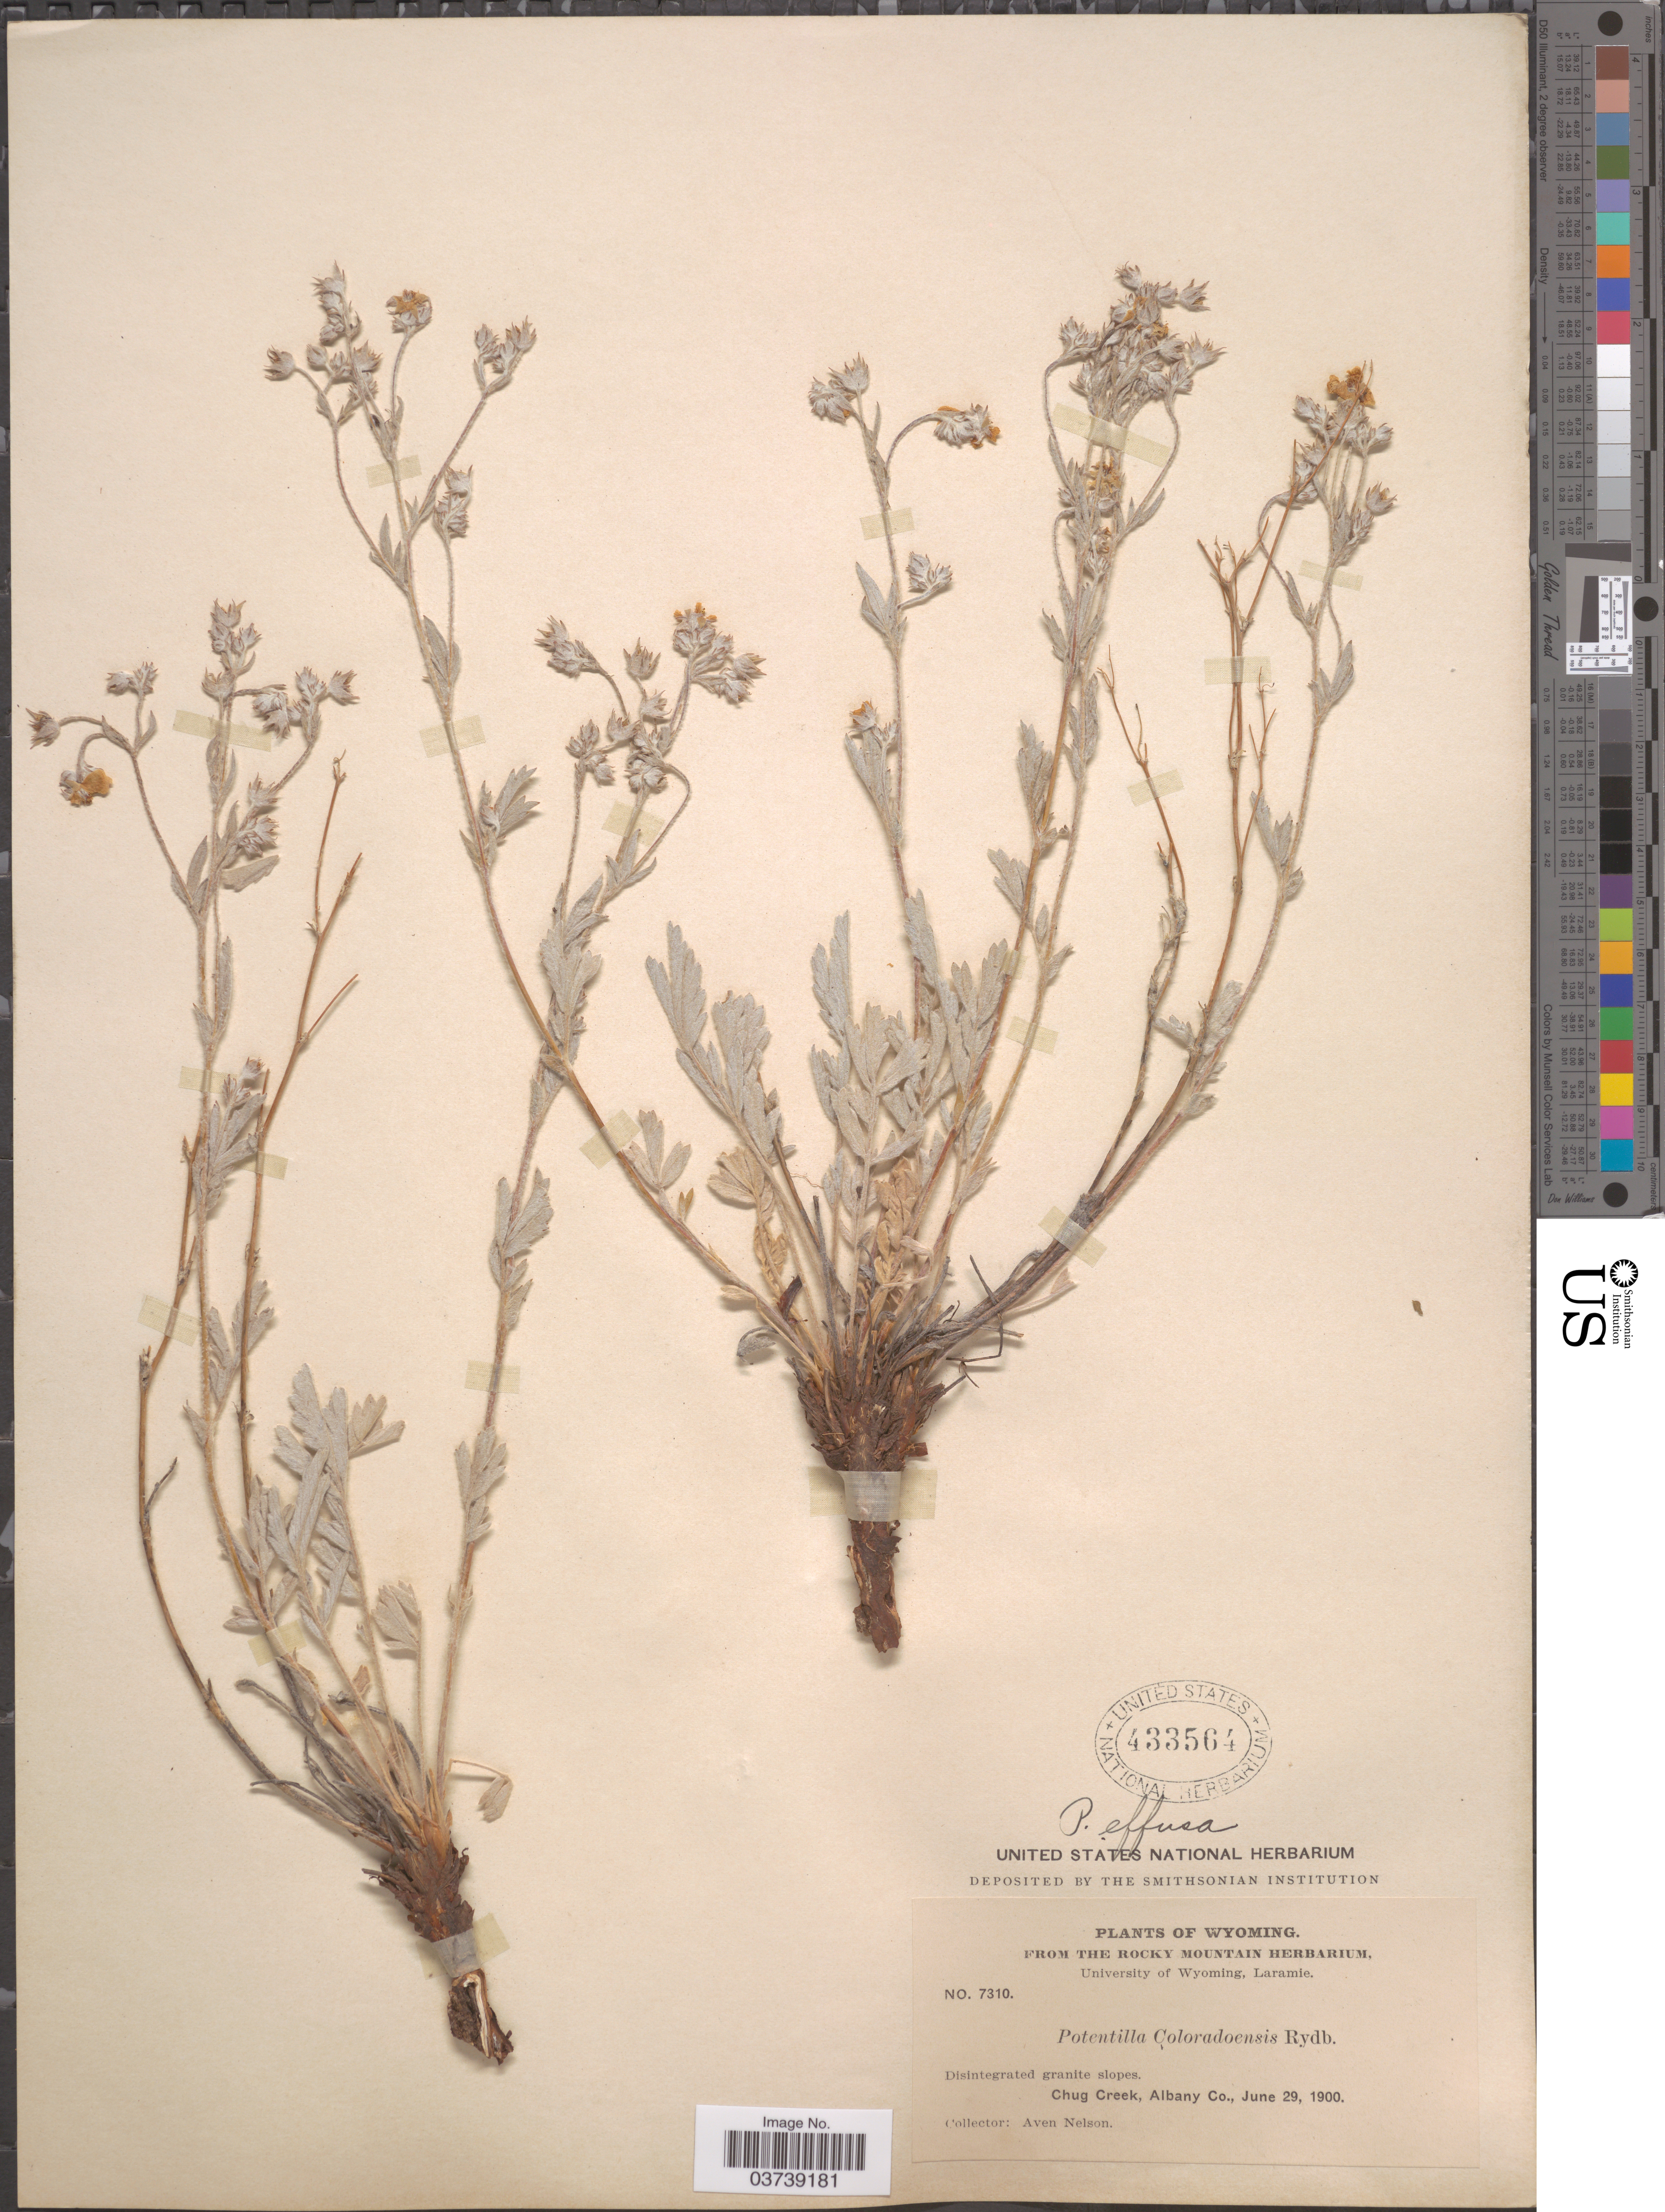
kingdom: Plantae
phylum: Tracheophyta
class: Magnoliopsida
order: Rosales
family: Rosaceae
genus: Potentilla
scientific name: Potentilla effusa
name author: Douglas ex Lehm.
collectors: A. Nelson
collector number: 7310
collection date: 1900-06-29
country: United States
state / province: Wyoming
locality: Chug Creek, Albany Co.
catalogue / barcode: US 433564